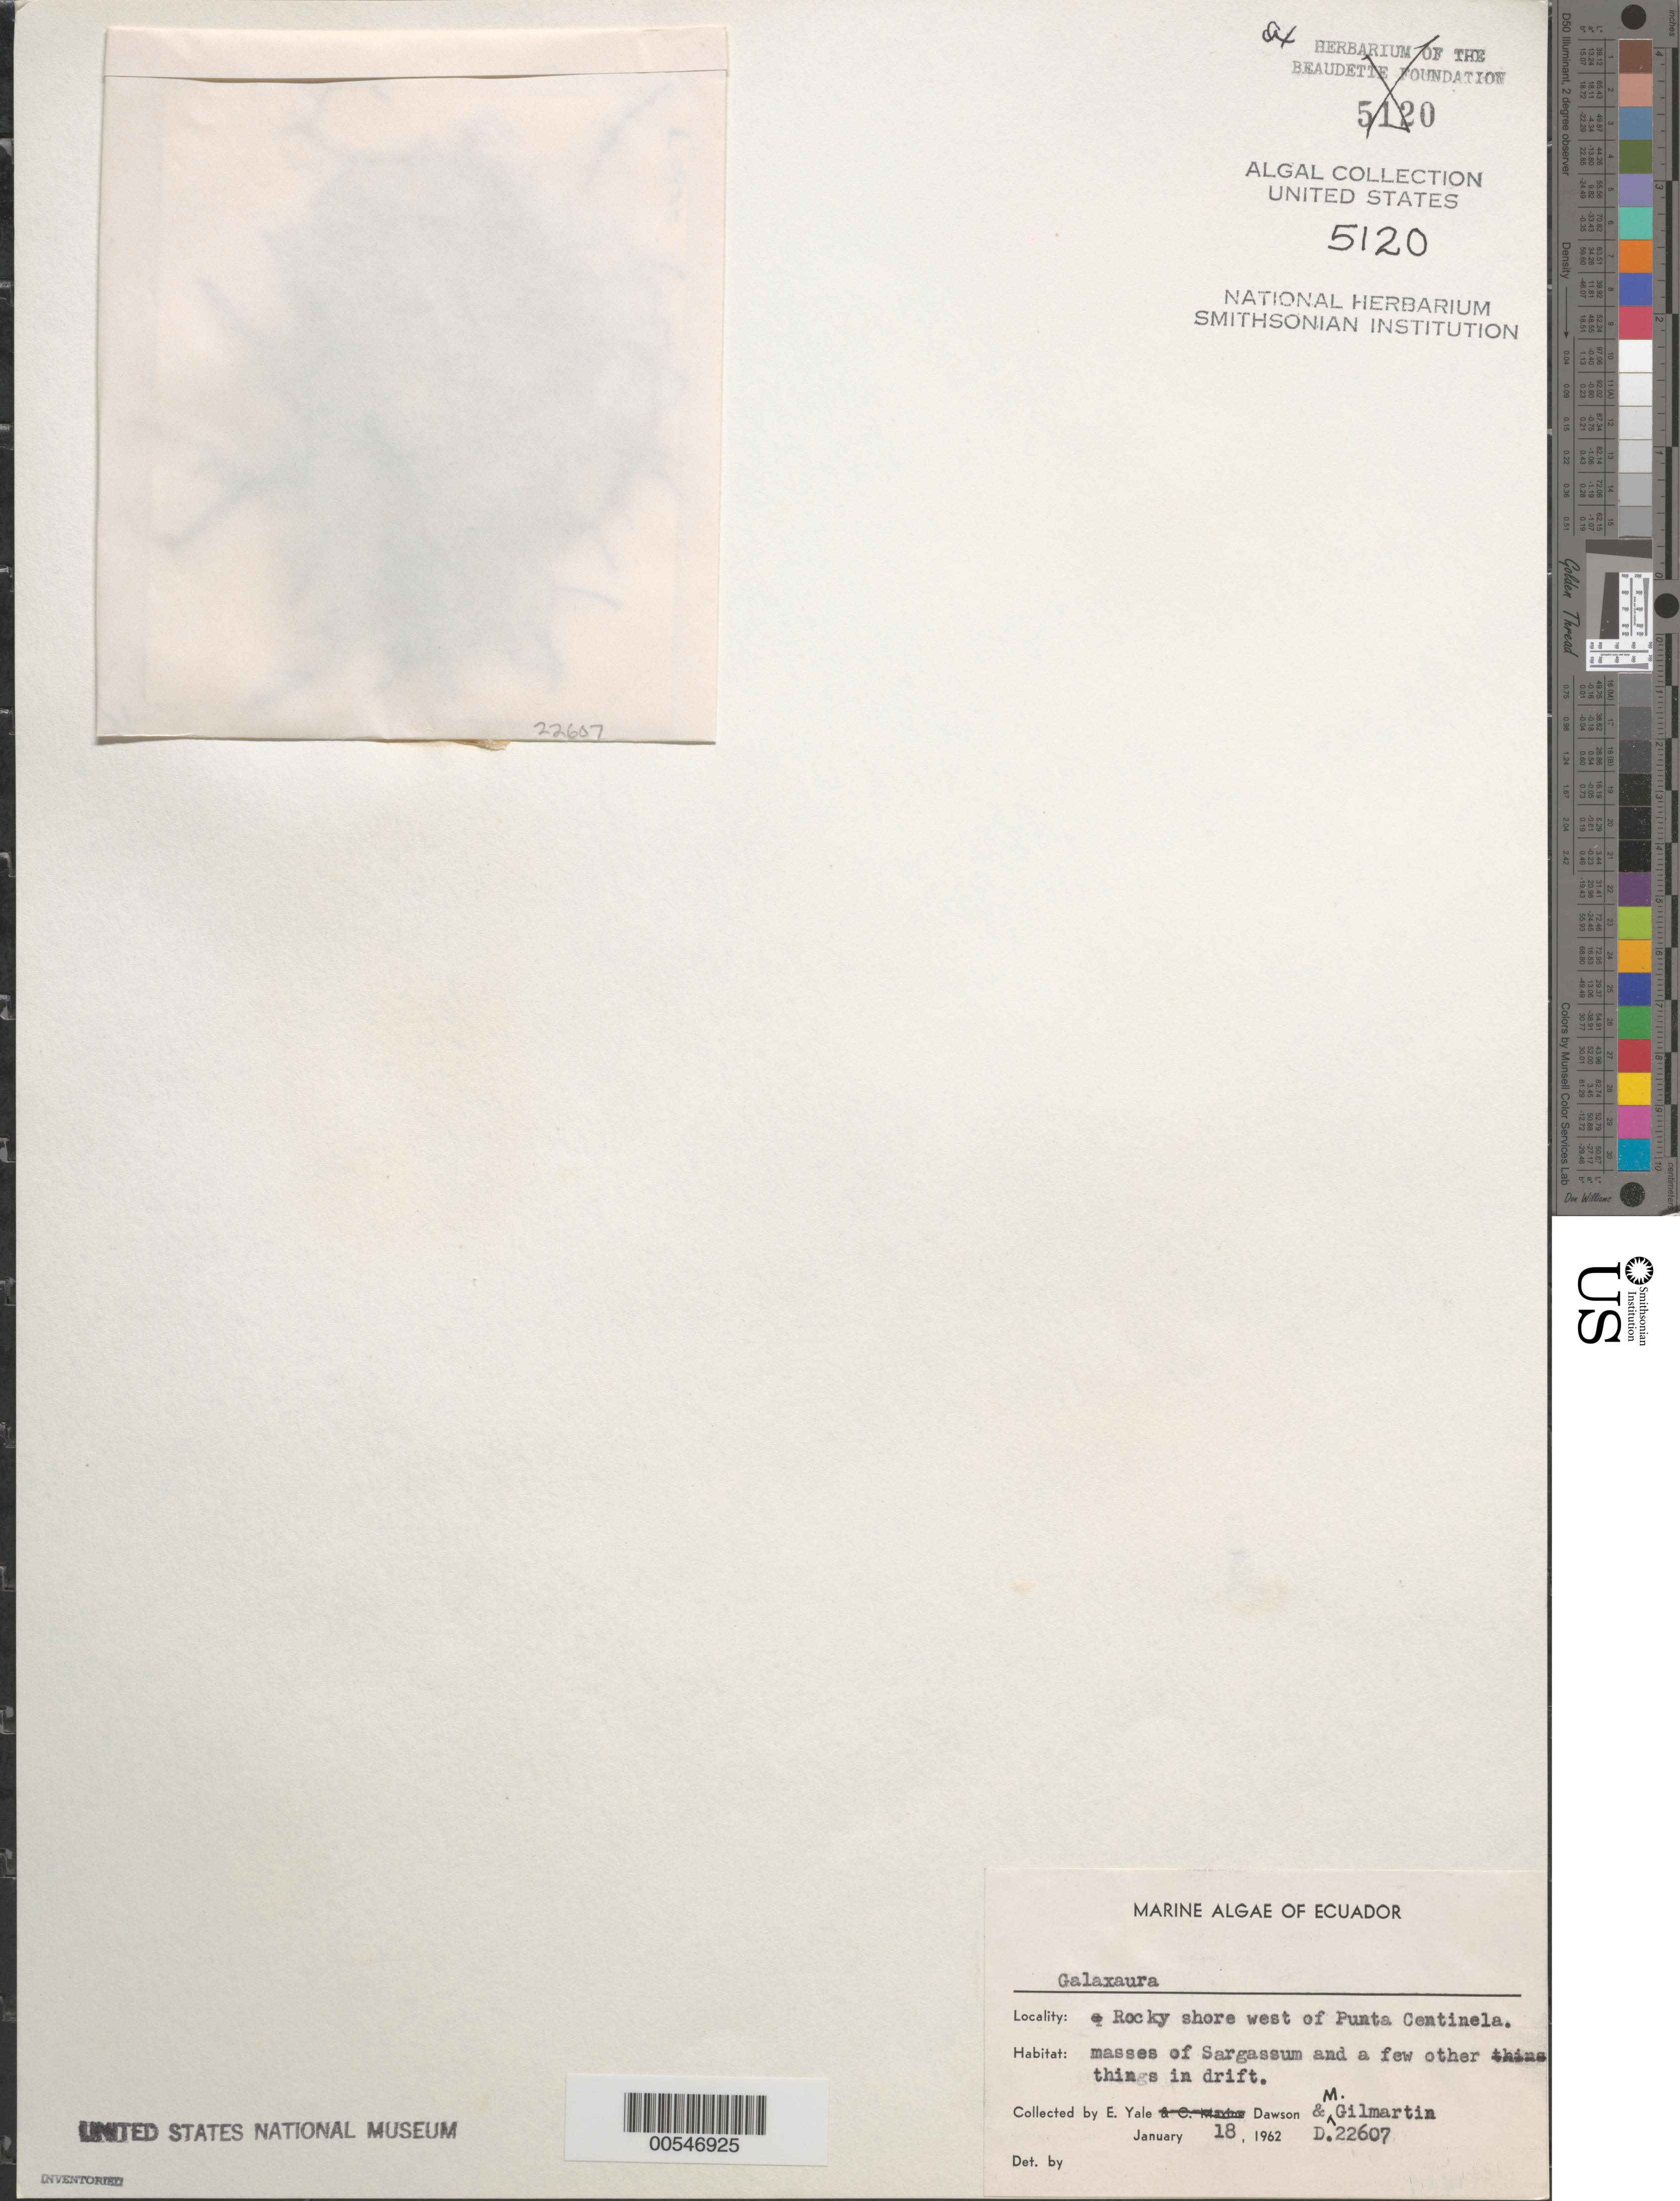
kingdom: Plantae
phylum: Rhodophyta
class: Florideophyceae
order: Nemaliales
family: Galaxauraceae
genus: Galaxaura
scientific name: Galaxaura sp.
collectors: E. Y. Dawson & M. Gilmartin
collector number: EYD 22607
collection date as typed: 18 Jan 1962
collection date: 1962-01-18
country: Ecuador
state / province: Guayas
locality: West of Punta Centinela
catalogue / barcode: US 5120